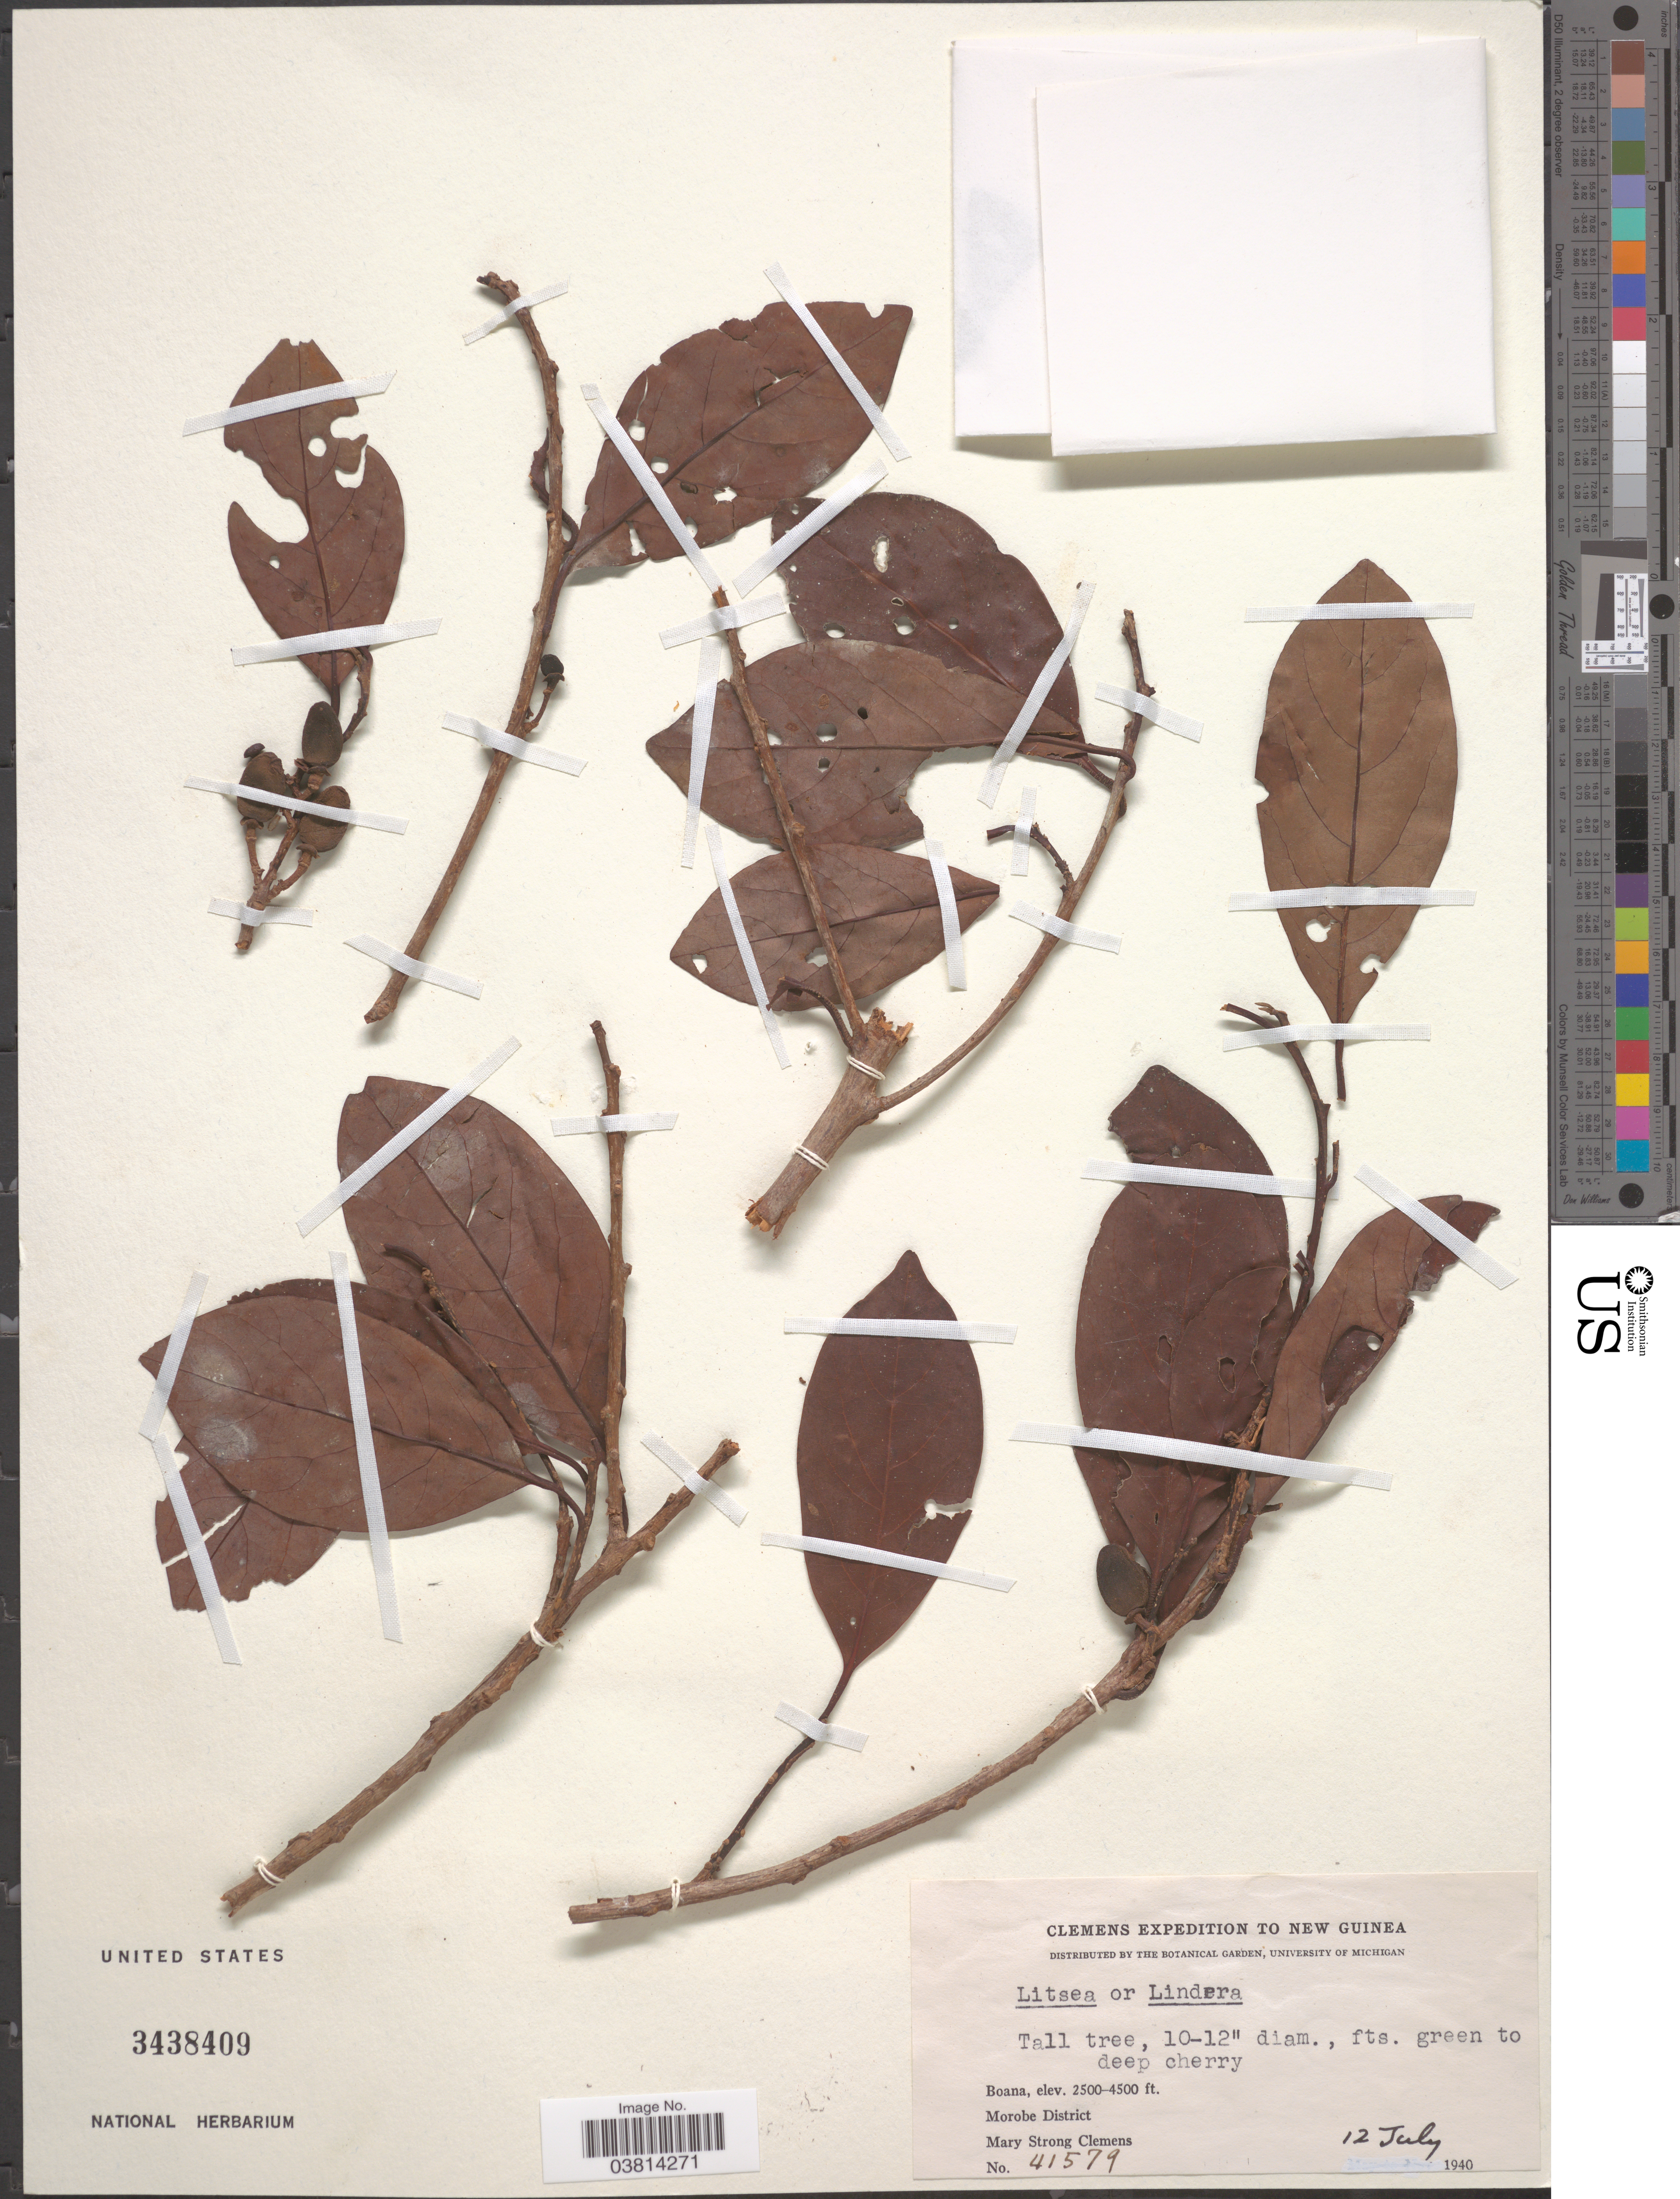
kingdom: Plantae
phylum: Tracheophyta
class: Magnoliopsida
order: Laurales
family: Lauraceae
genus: Litsea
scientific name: Litsea sp.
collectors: M. S. Clemens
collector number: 41579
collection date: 1940-07-12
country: Papua New Guinea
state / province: Morobe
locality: New Guinea. Boana. Morobe District.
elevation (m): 762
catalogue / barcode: US 3438409